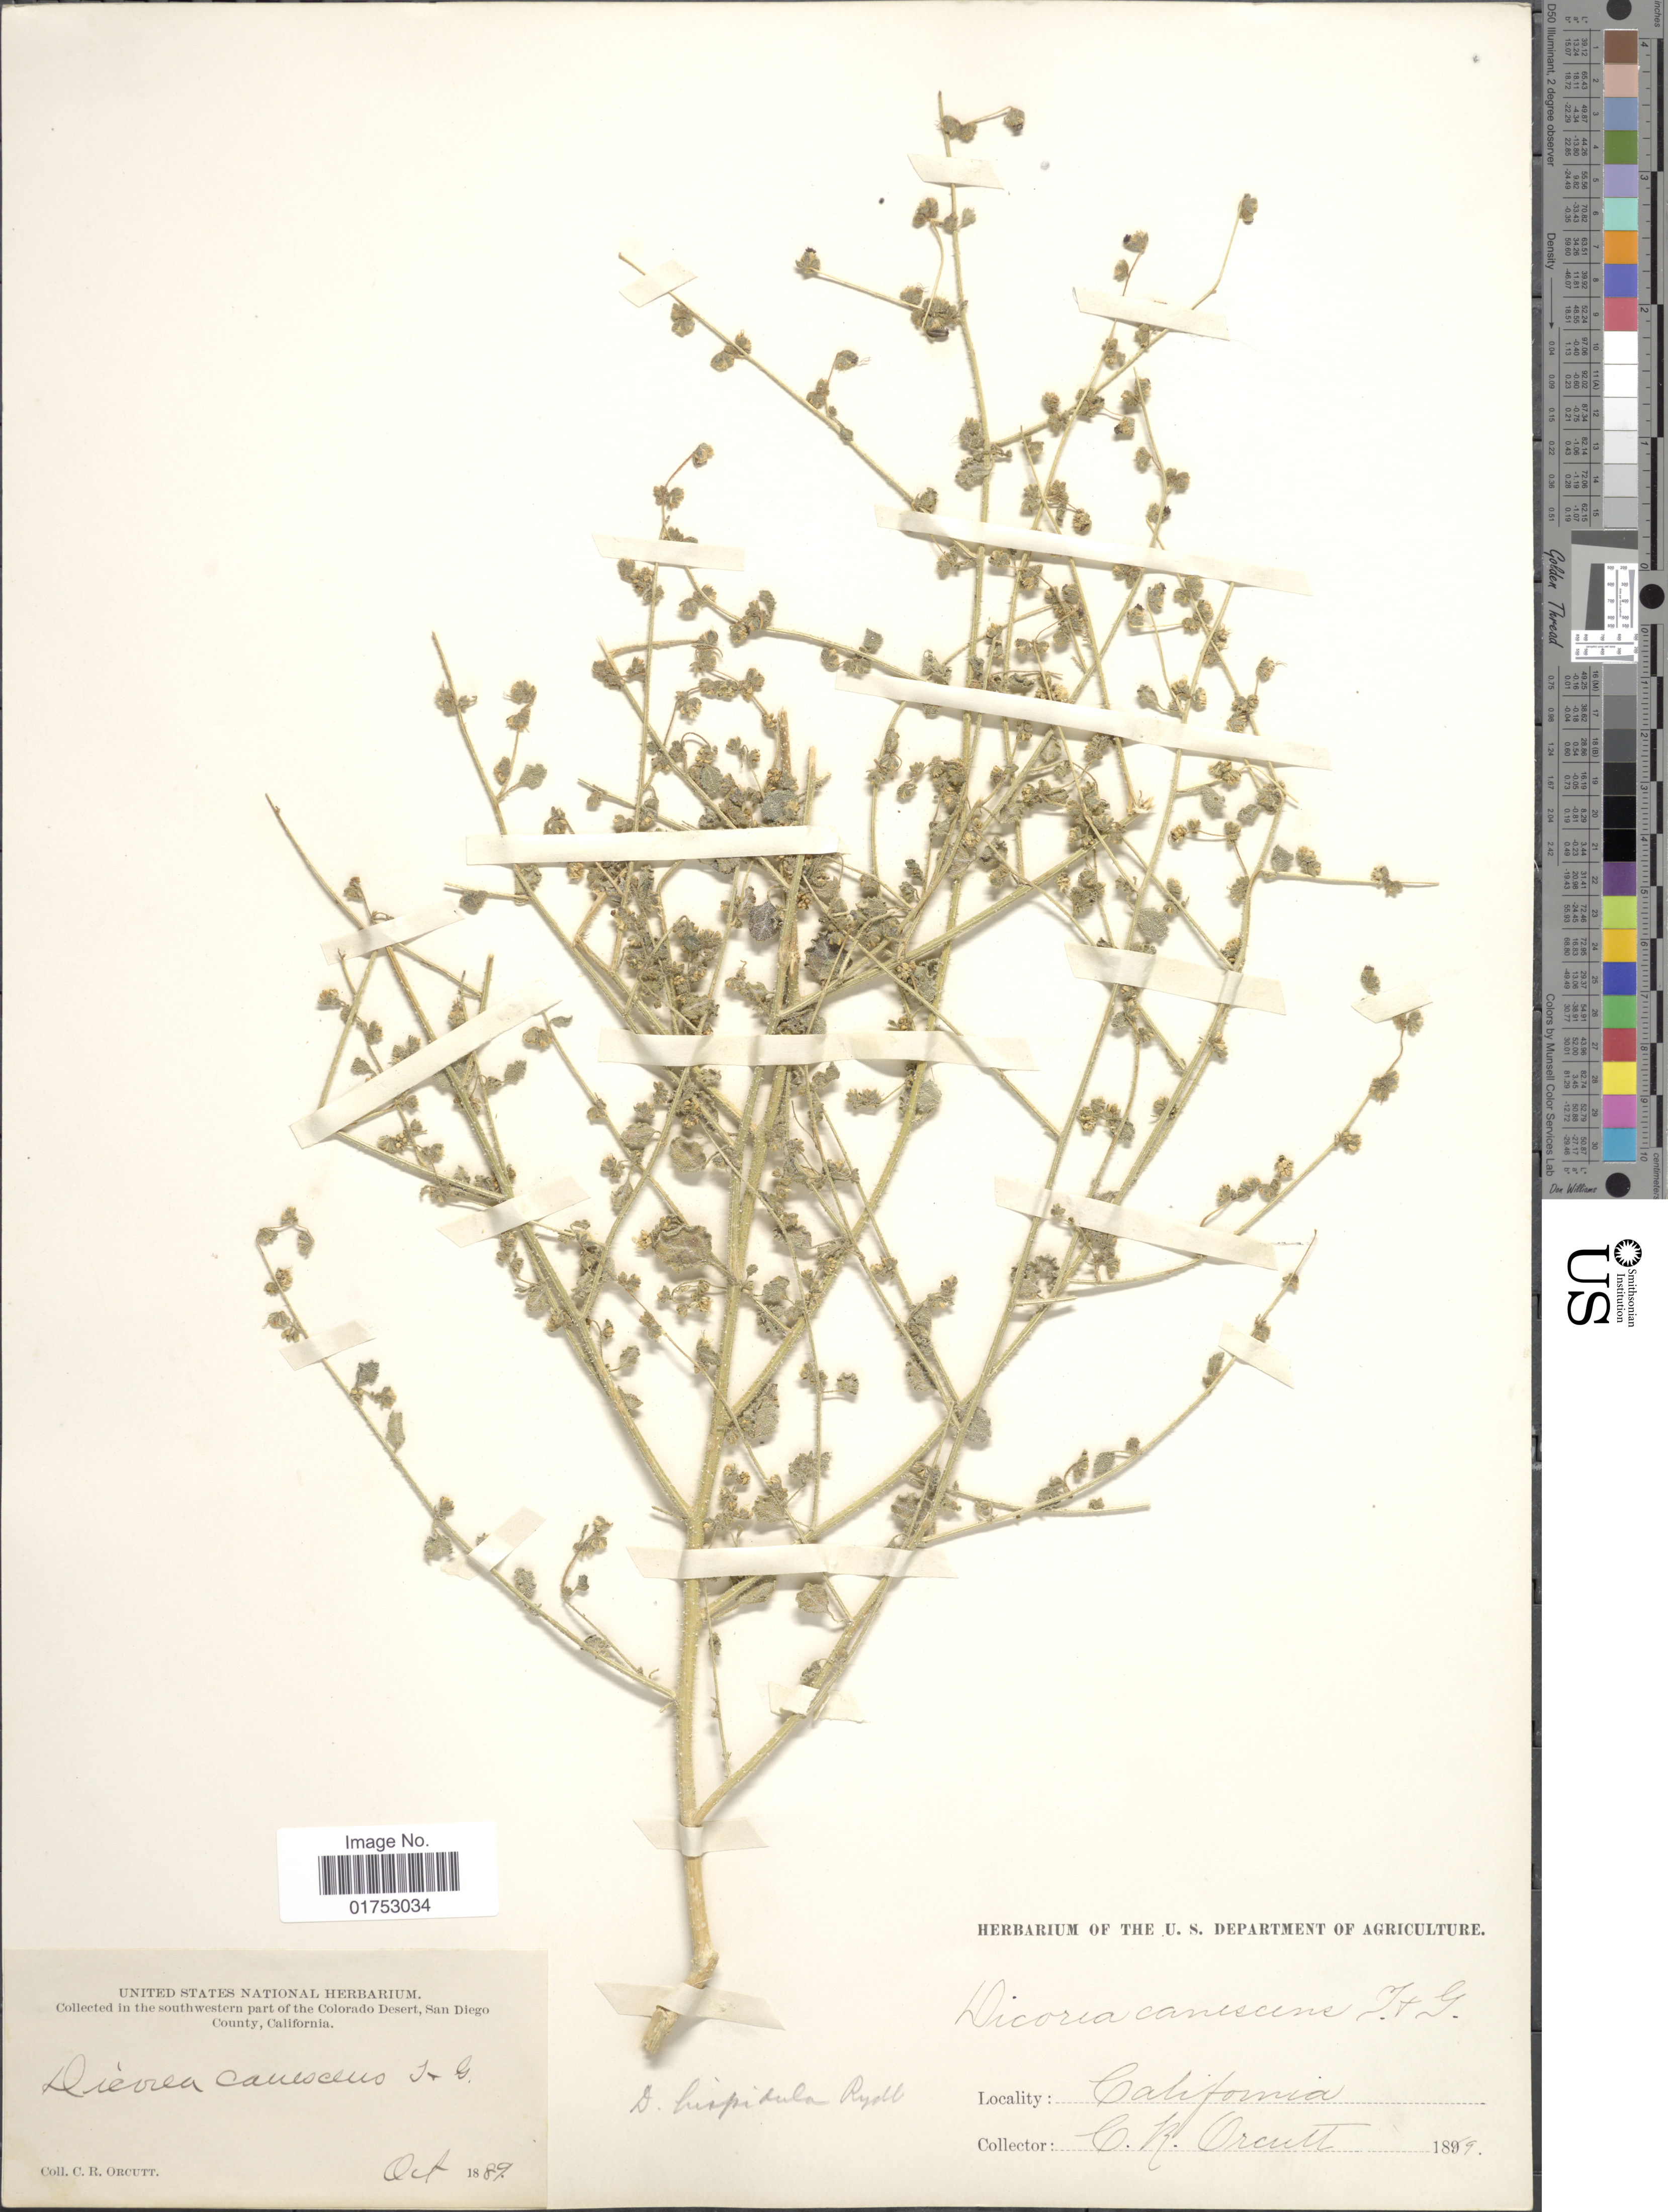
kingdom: Plantae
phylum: Tracheophyta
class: Magnoliopsida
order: Asterales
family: Asteraceae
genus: Dicoria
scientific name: Dicoria hispidula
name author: Rydb.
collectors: C. R. Orcutt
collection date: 1889-10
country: United States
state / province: California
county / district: San Diego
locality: Southwestern part of the Colorado Desert, San Diego County